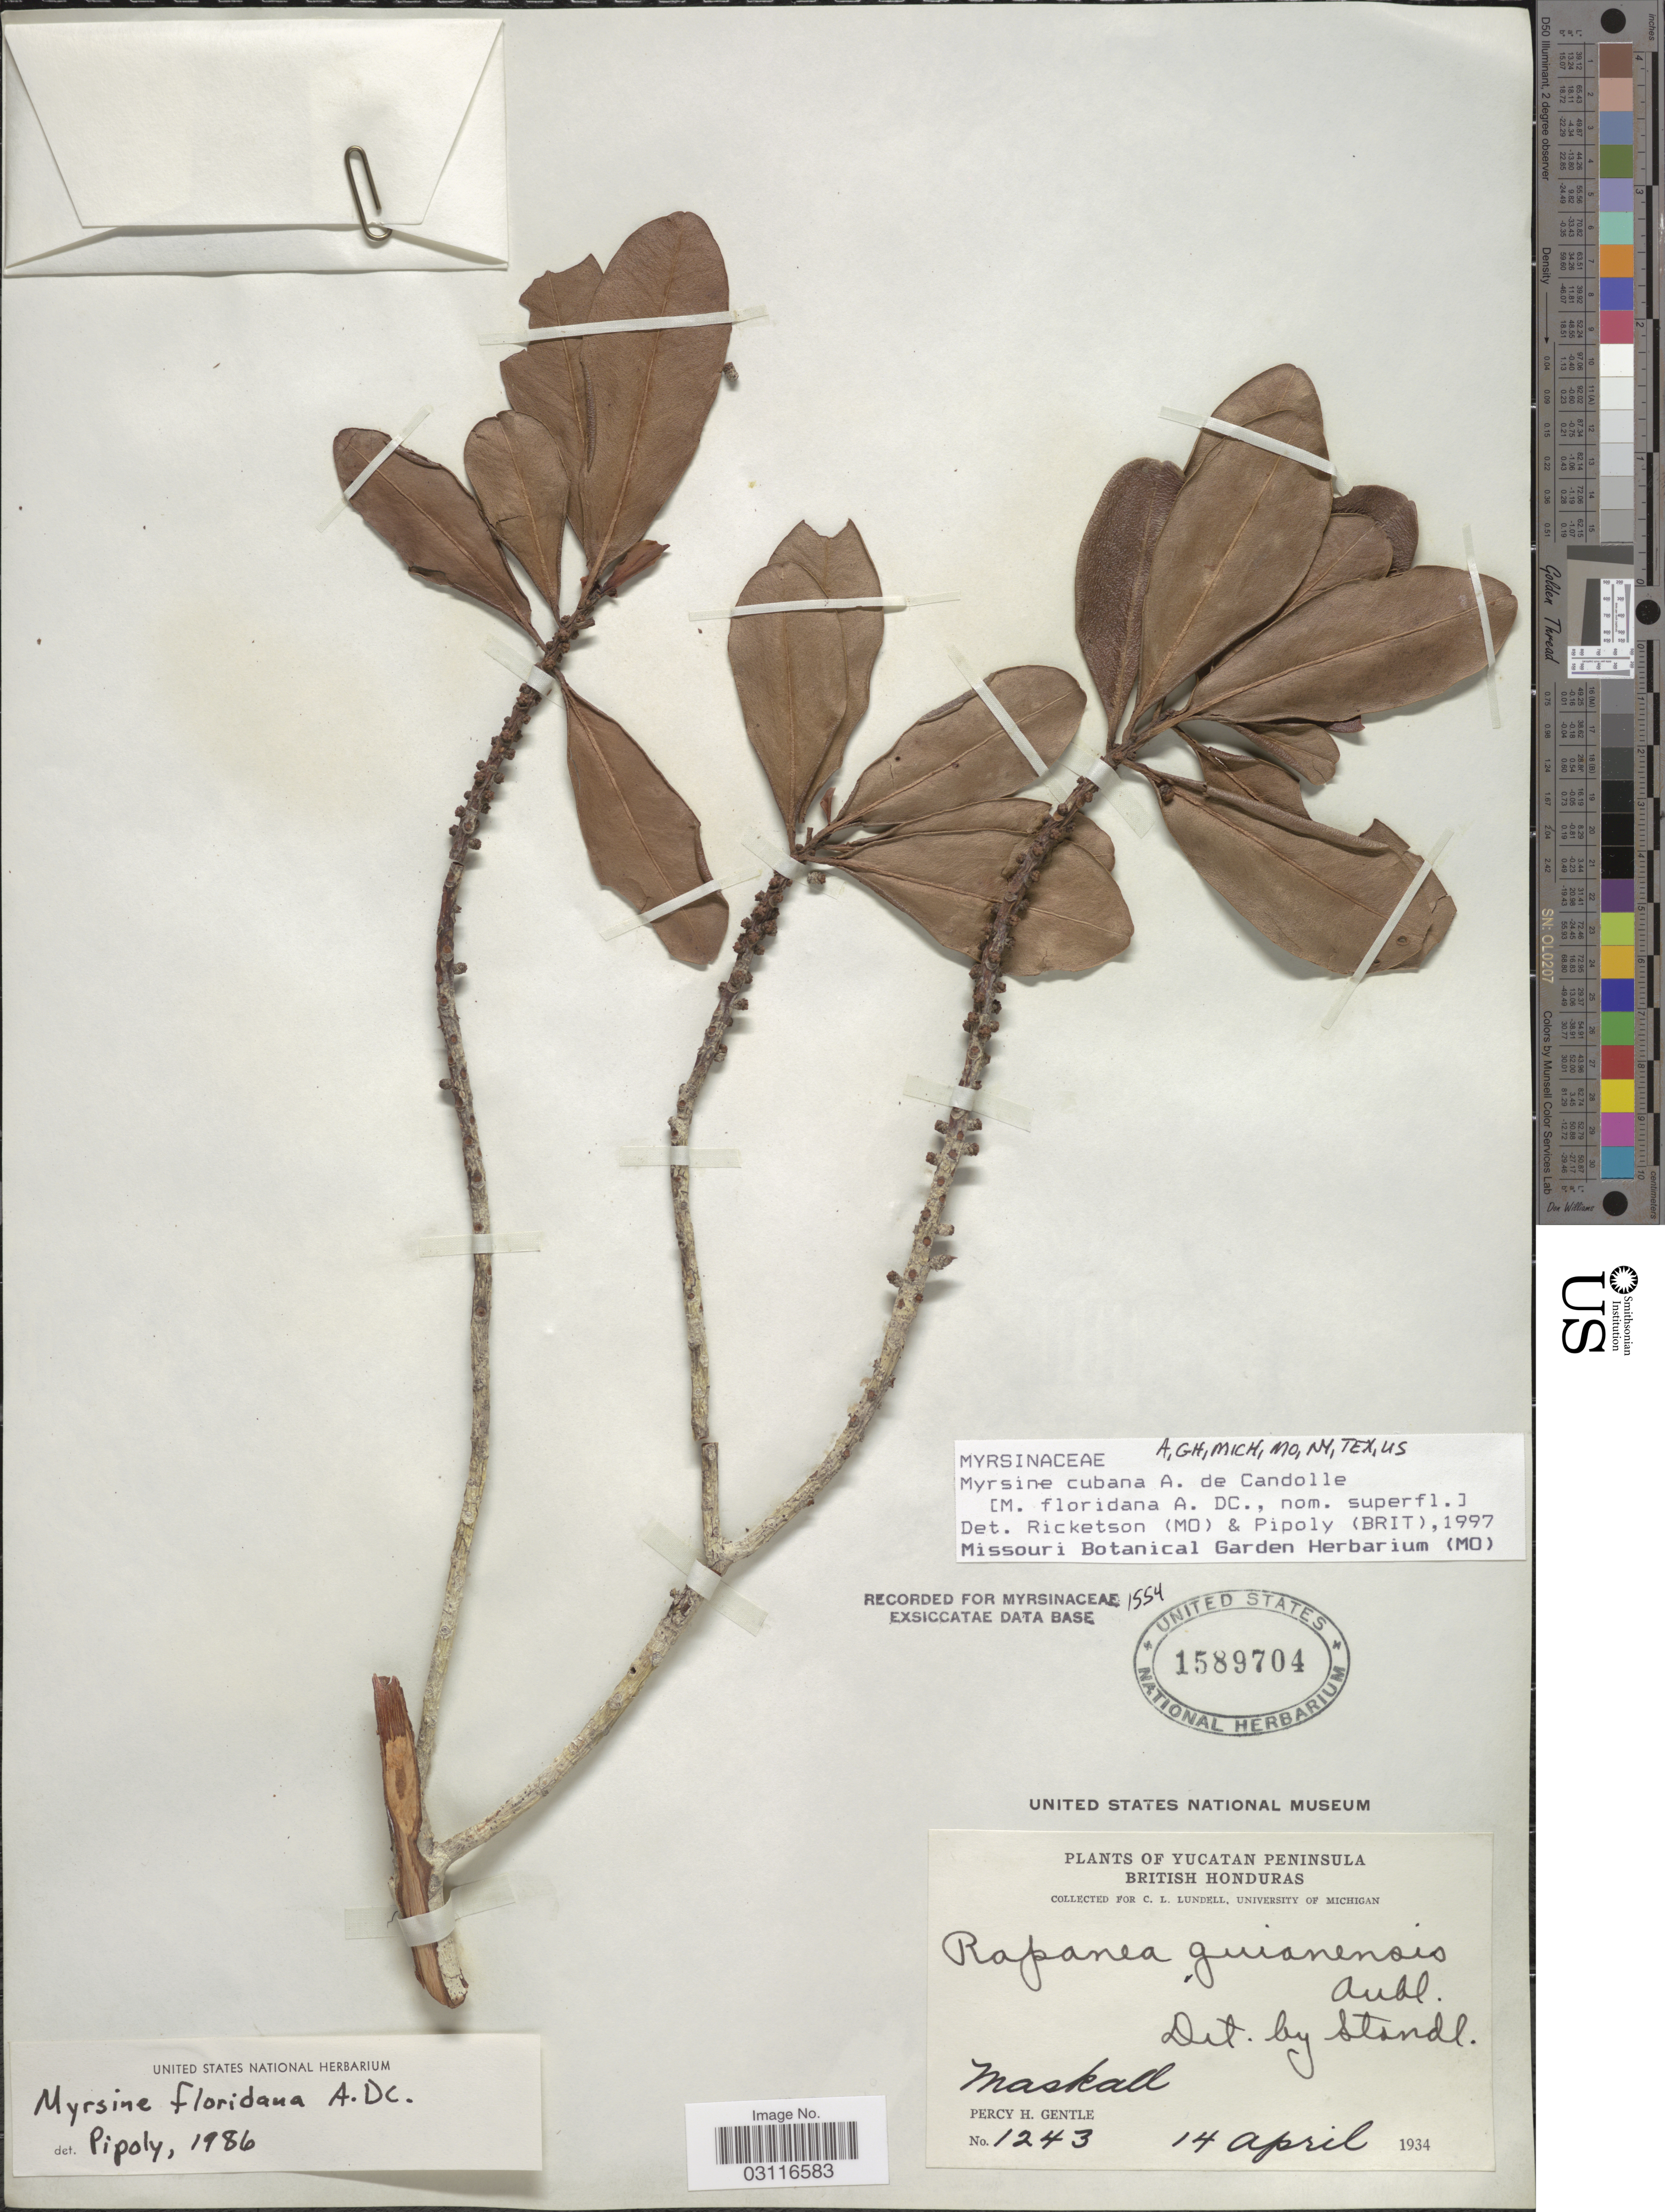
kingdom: Plantae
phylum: Tracheophyta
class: Magnoliopsida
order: Ericales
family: Primulaceae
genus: Myrsine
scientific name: Myrsine cubana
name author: A. DC.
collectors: P. H. Gentle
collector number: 1243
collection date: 1934-04-14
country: Belize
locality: Yucatan Peninsula. British Honduras. Maskall.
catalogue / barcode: US 1589704